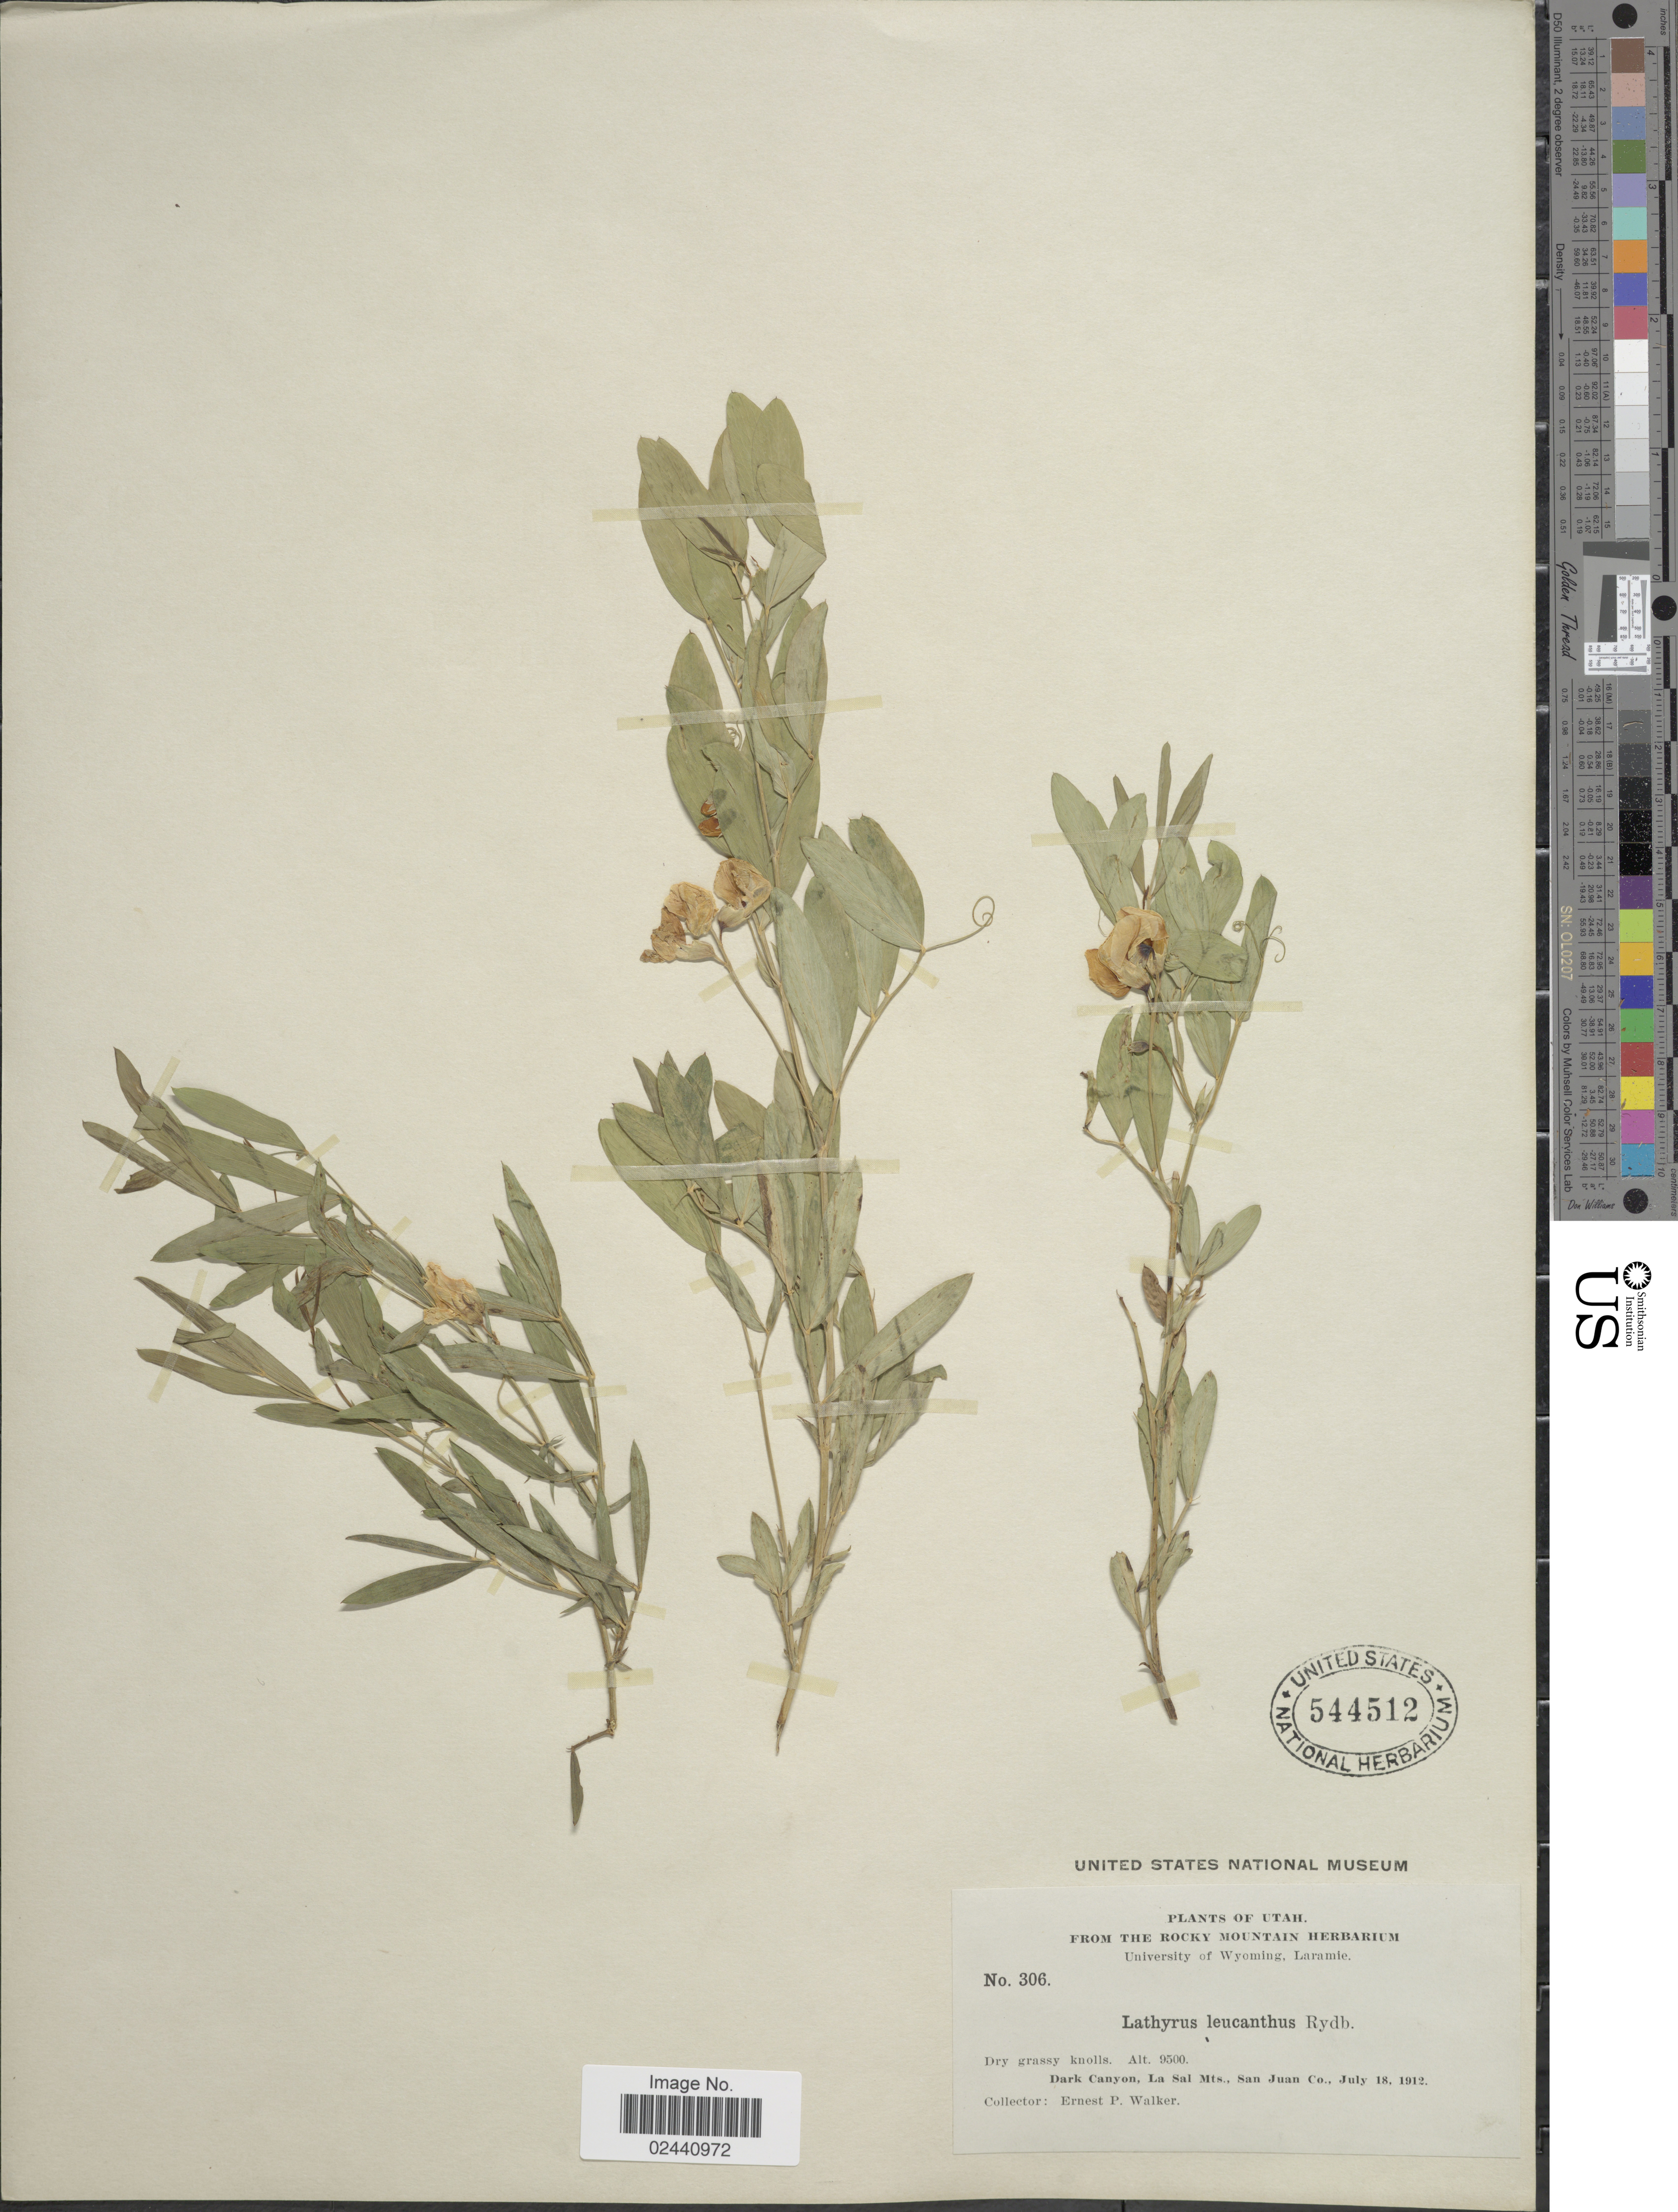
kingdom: Plantae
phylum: Tracheophyta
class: Magnoliopsida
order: Fabales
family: Fabaceae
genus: Lathyrus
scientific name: Lathyrus leucanthus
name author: Rydb.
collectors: E. P. Walker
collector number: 306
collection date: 1912-07-18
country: United States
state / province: Utah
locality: Dark Canyon, La Sal Mts., San Juan Co.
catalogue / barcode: US 544512